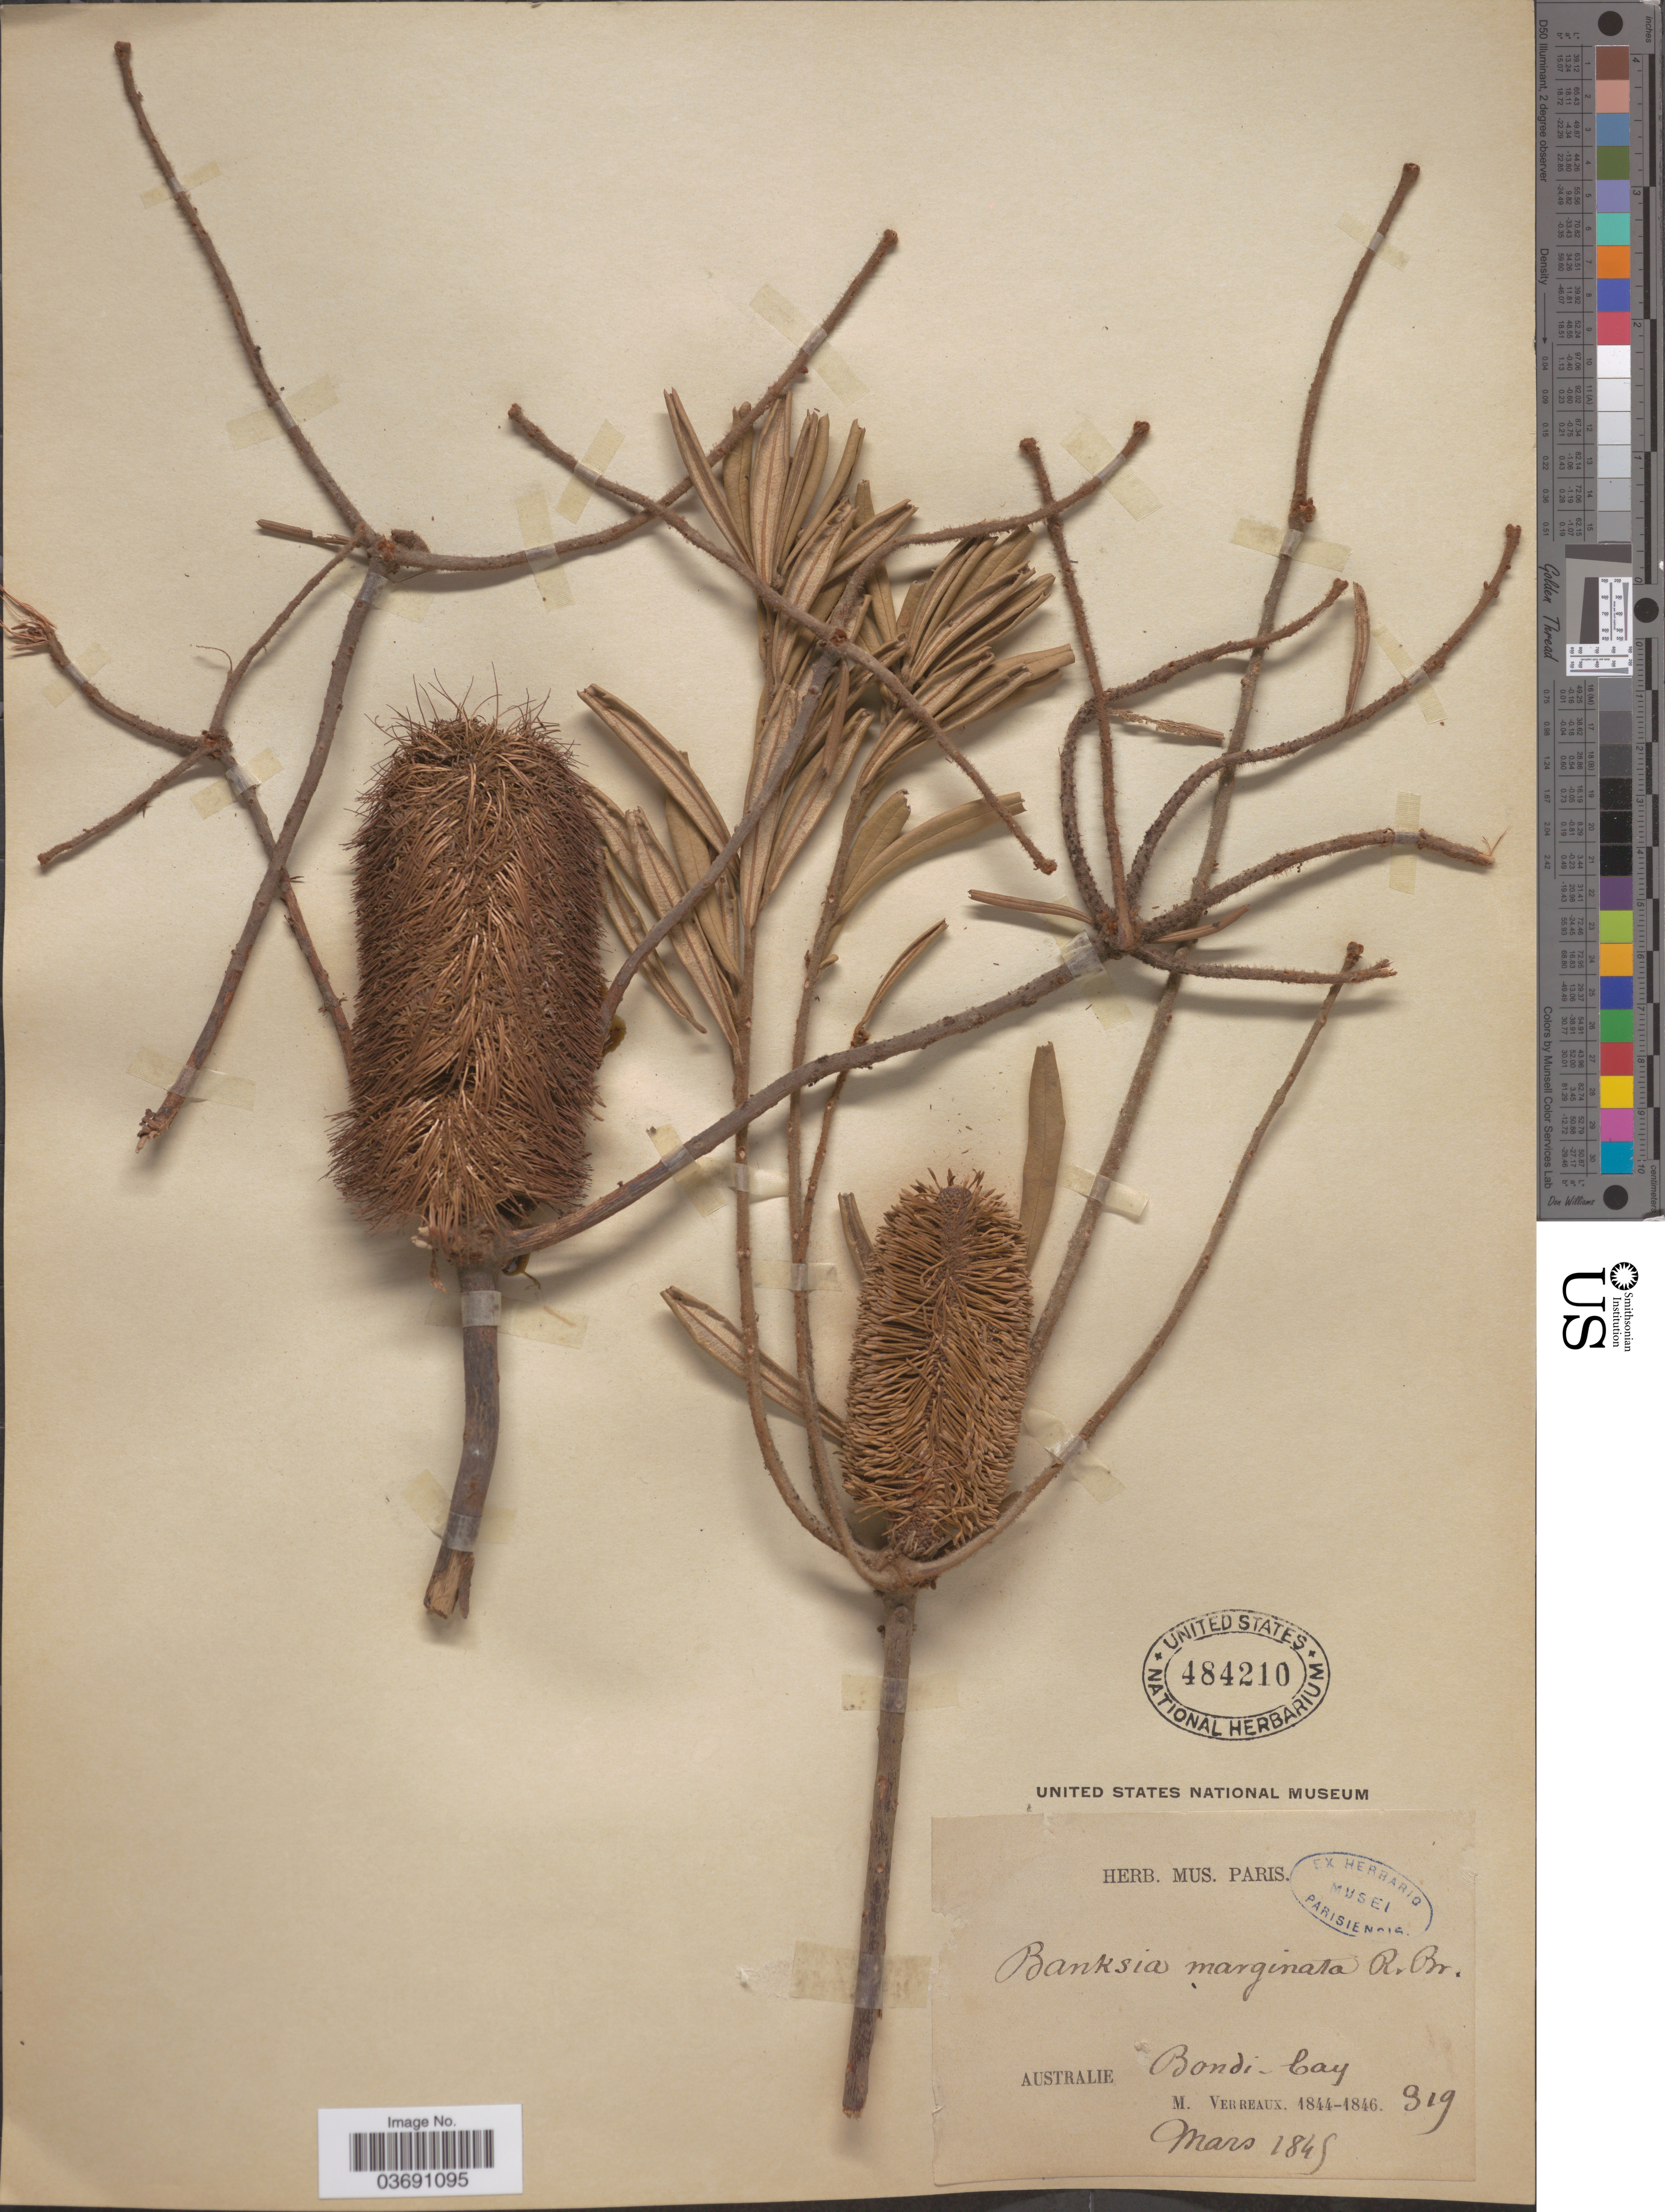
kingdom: Plantae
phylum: Tracheophyta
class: Magnoliopsida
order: Proteales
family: Proteaceae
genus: Banksia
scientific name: Banksia marginata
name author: Cav.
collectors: M. Verreaux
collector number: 319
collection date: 1845-03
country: Australia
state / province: New South Wales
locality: Bondi-bay.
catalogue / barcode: US 484210